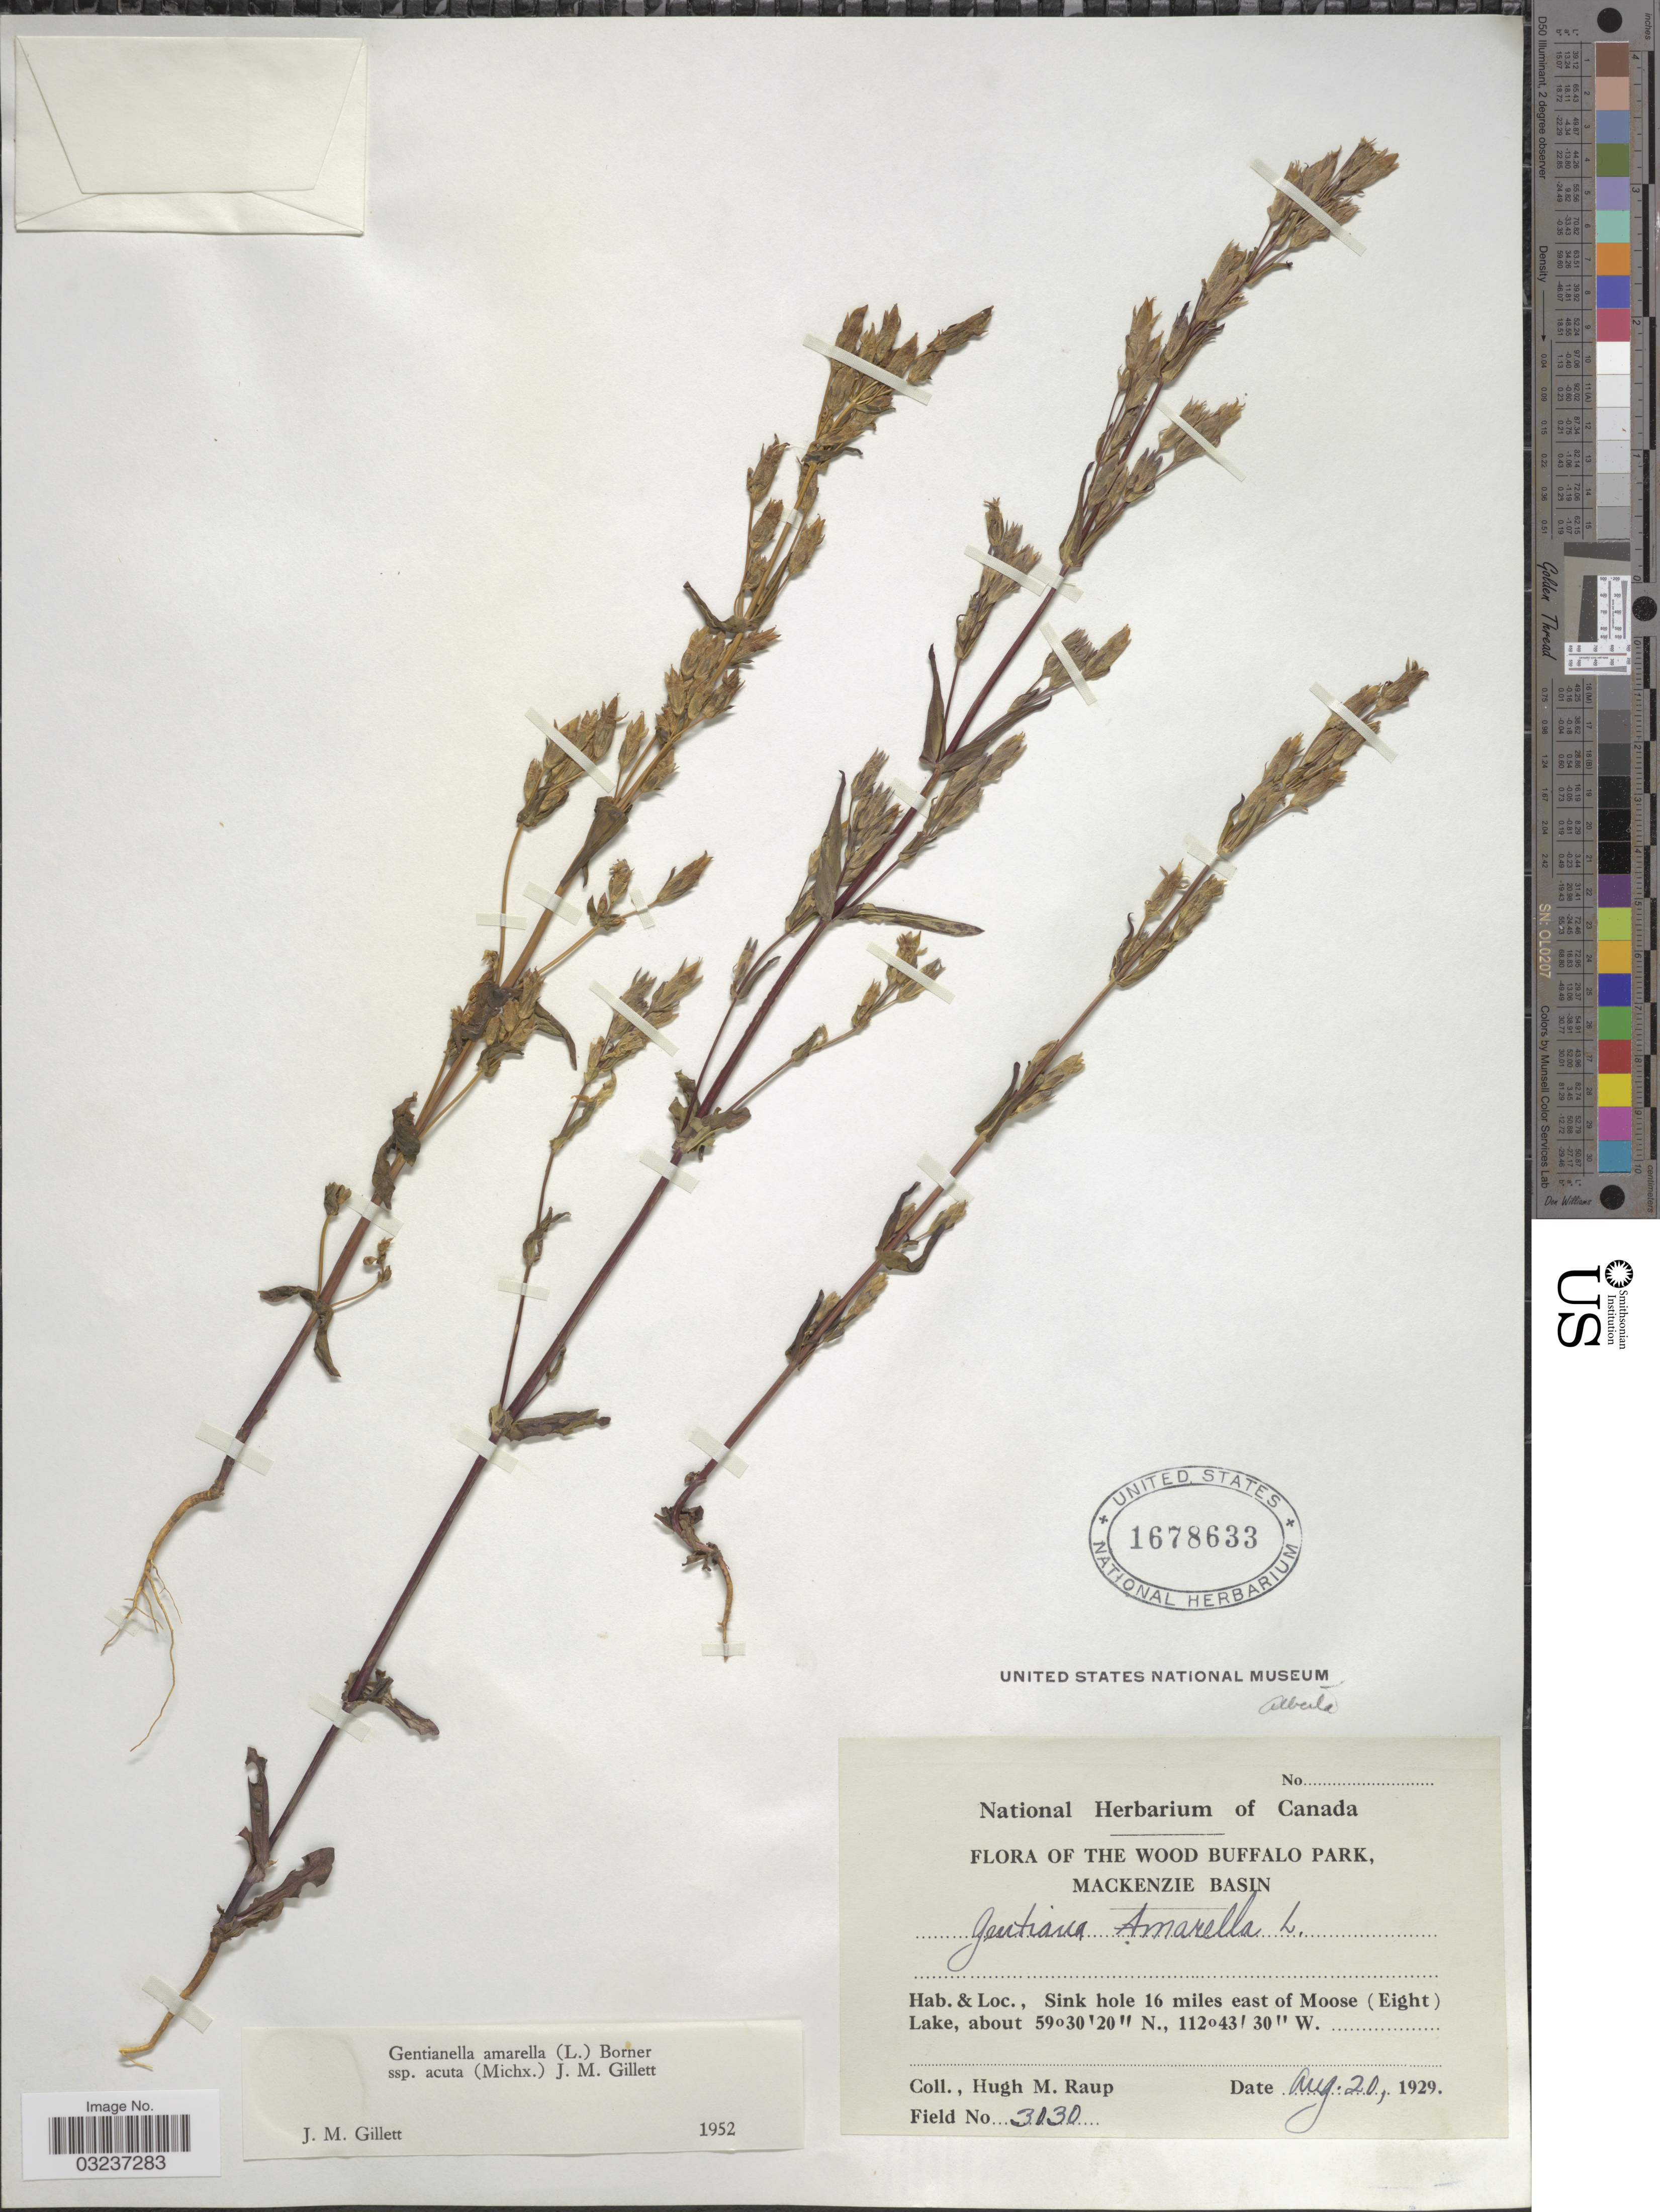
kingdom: Plantae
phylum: Tracheophyta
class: Magnoliopsida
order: Gentianales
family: Gentianaceae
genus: Gentianella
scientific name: Gentianella amarella subsp. acuta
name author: (Michx.) J.M. Gillett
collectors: H. Raup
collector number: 3030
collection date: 1929-08-20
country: Canada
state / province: Alberta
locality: The Wood Buffalo Park, Mackenzie Basin. Sink hole 16 miles east of Moose (Eight) Lake.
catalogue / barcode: US 1678633